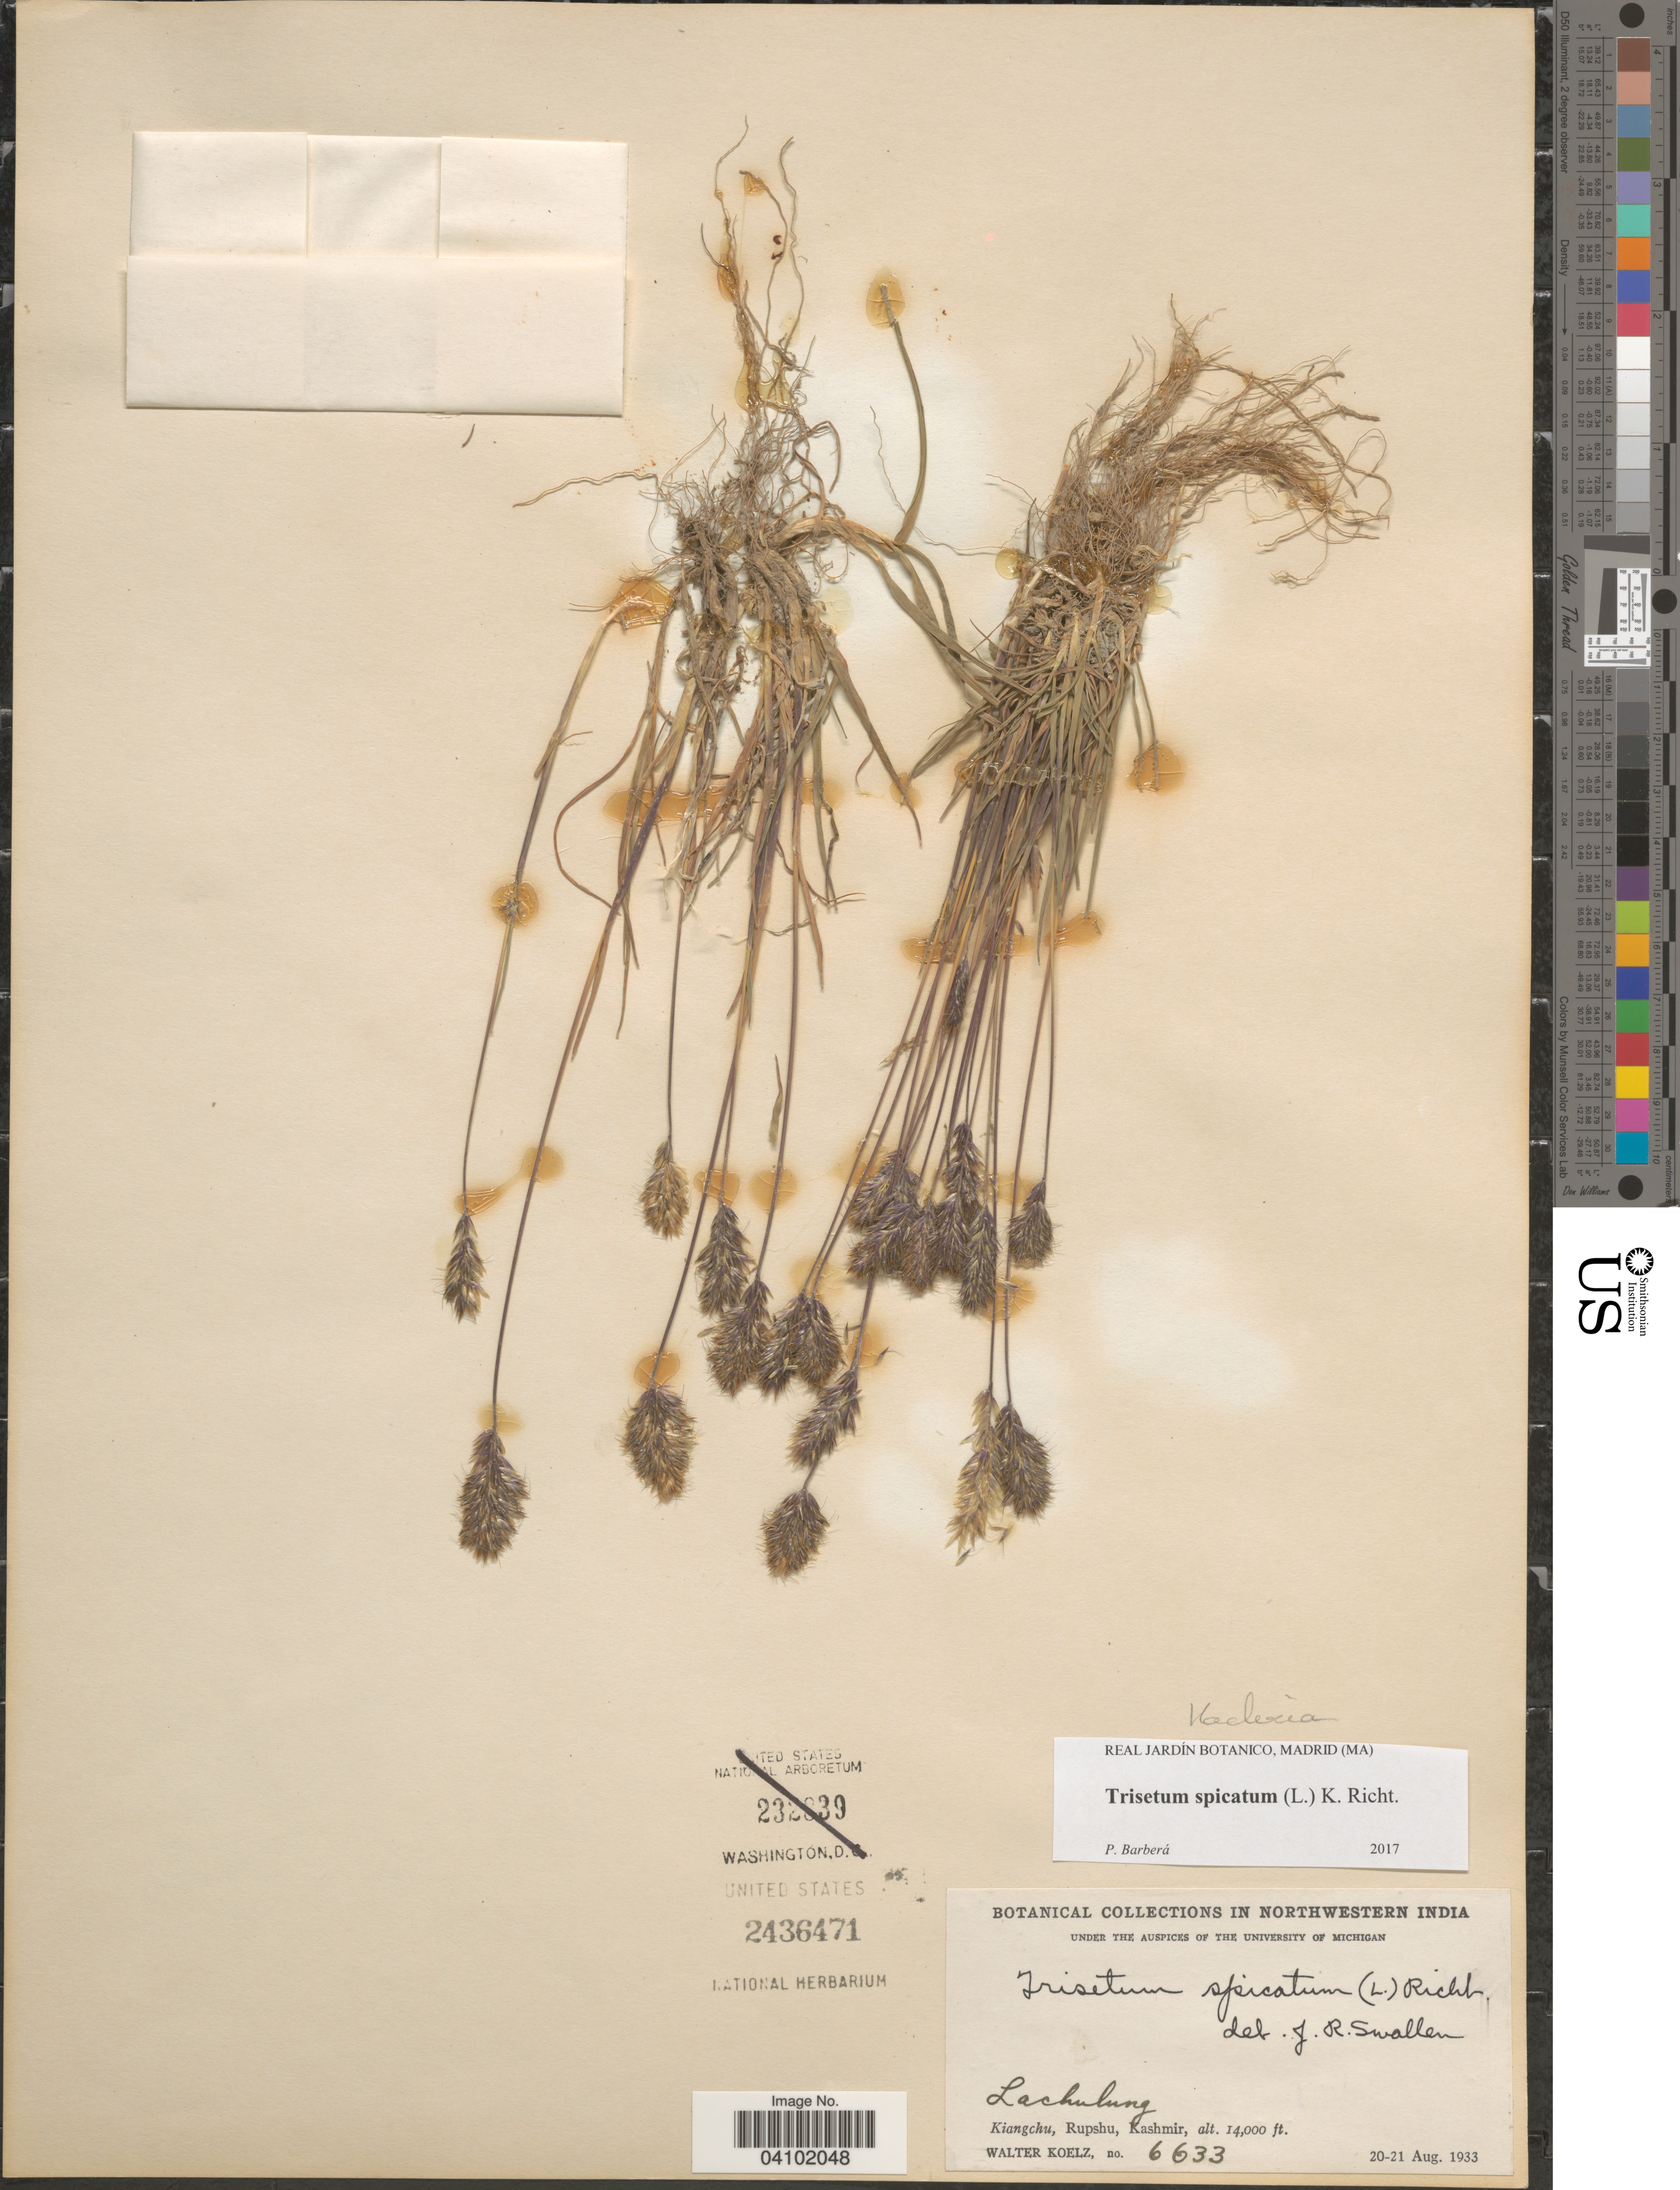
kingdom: Plantae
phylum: Tracheophyta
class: Liliopsida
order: Poales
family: Poaceae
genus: Koeleria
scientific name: Koeleria spicata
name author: (L.) Barberá et al.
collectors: W. N. Koelz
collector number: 6633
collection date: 1933-08-20/1933-08-21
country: India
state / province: Jammu and Kashmir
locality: Northwestern India. Lachulung. Kiangchu, Rupshu, Kashmir.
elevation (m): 4267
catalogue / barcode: US 2436471